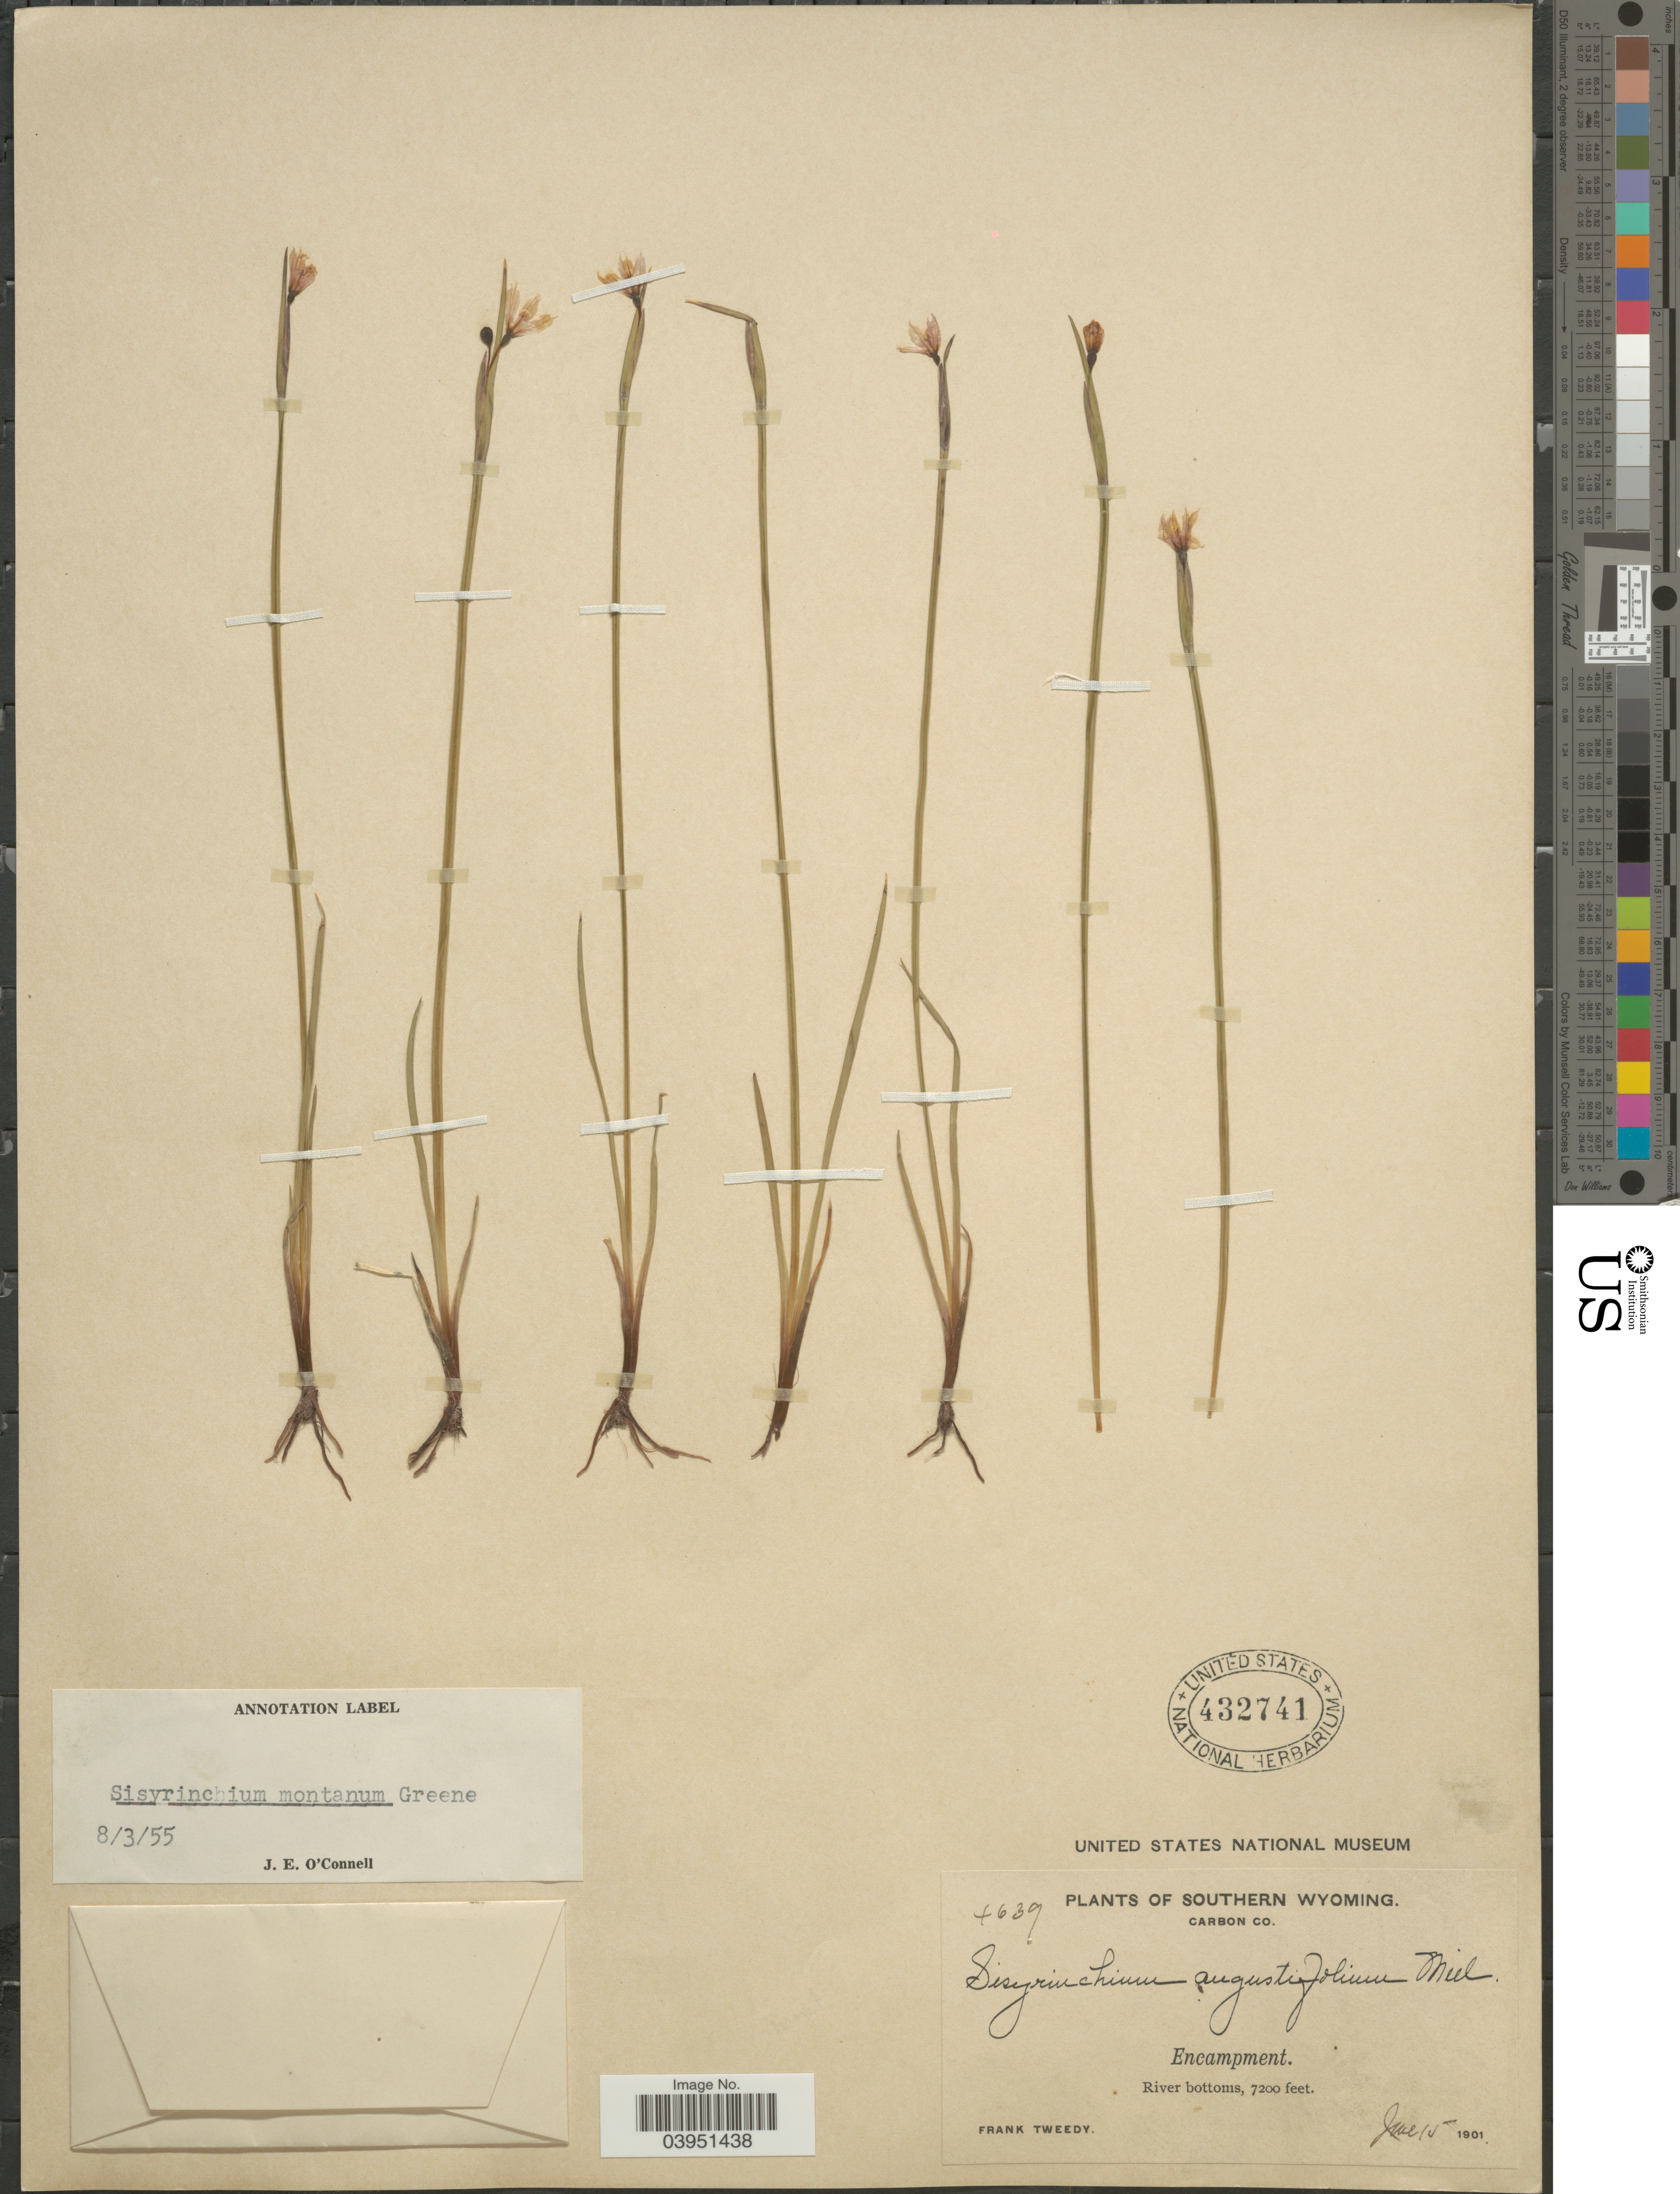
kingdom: Plantae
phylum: Tracheophyta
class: Liliopsida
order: Asparagales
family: Iridaceae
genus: Sisyrinchium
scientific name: Sisyrinchium montanum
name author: Greene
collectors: F. Tweedy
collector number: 4639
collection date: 1901-06-15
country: United States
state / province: Wyoming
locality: Southern Wyoming. Carbon Co. Encampment. River bottoms.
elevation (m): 2195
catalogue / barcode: US 432741